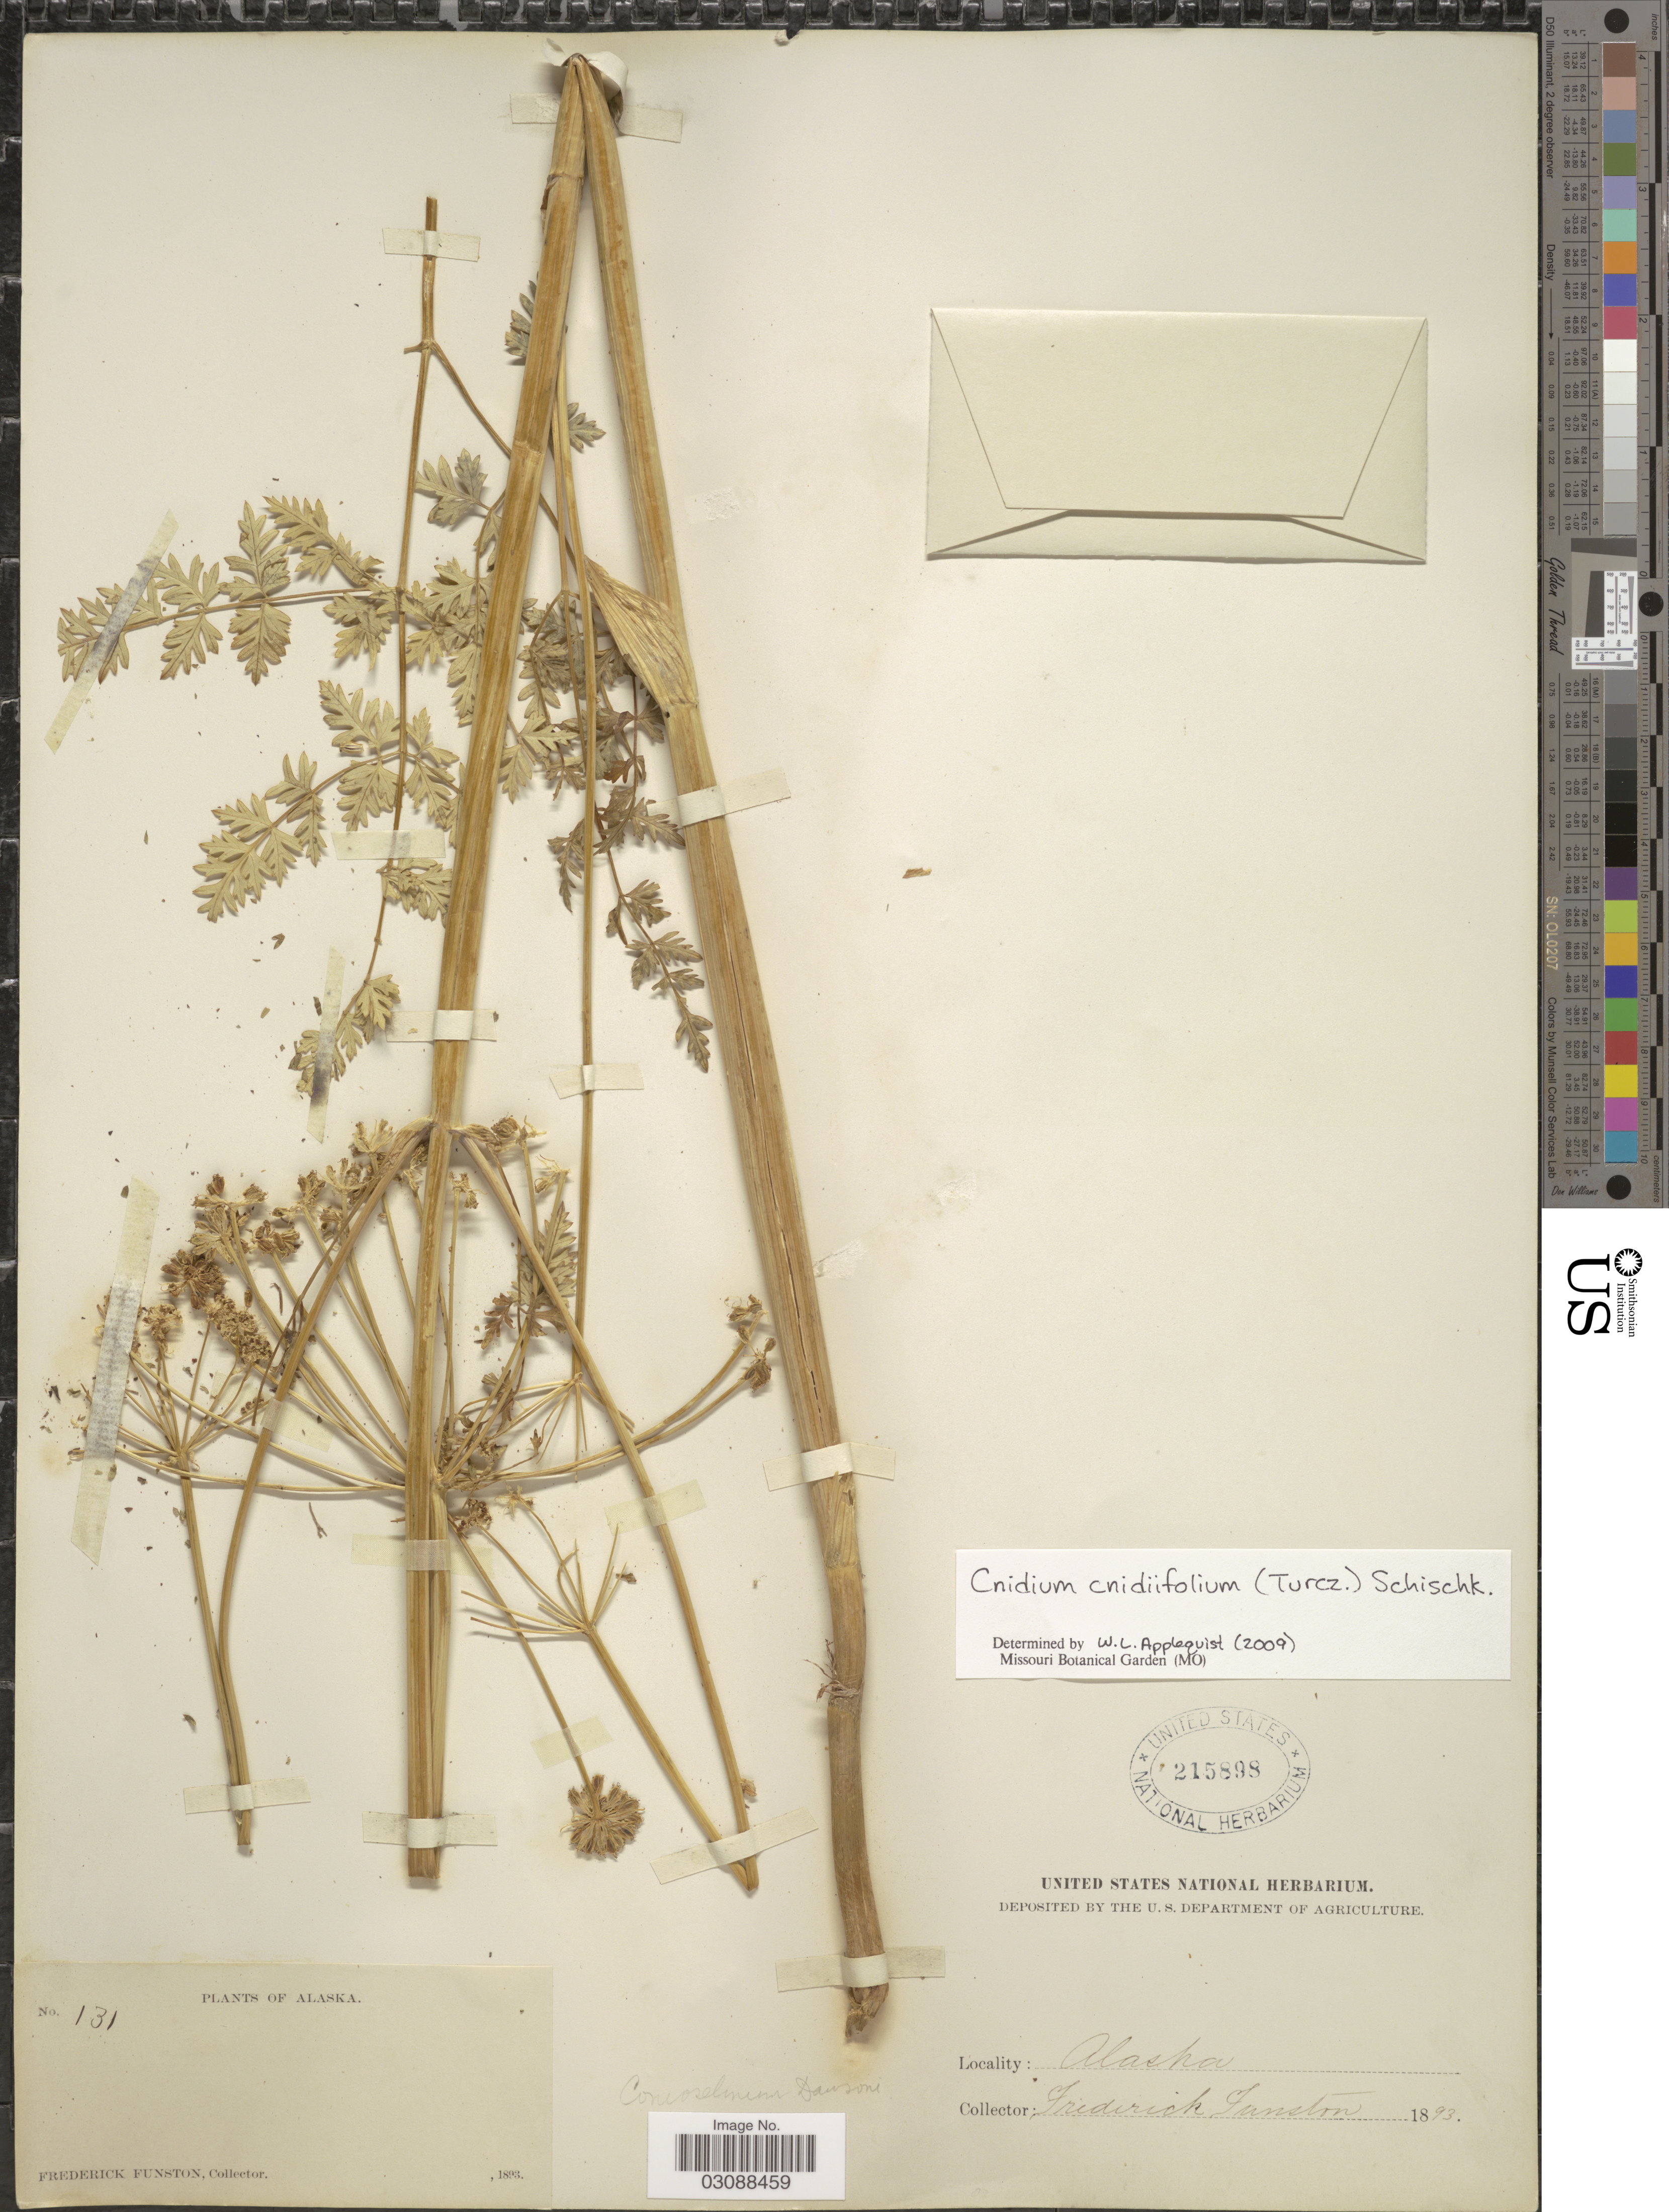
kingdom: Plantae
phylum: Tracheophyta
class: Magnoliopsida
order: Apiales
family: Apiaceae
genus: Cnidium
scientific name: Cnidium cnidiifolium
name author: (Turcz.) Schischk.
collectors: F. Funston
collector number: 131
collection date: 1893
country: United States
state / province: Alaska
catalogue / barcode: US 215898